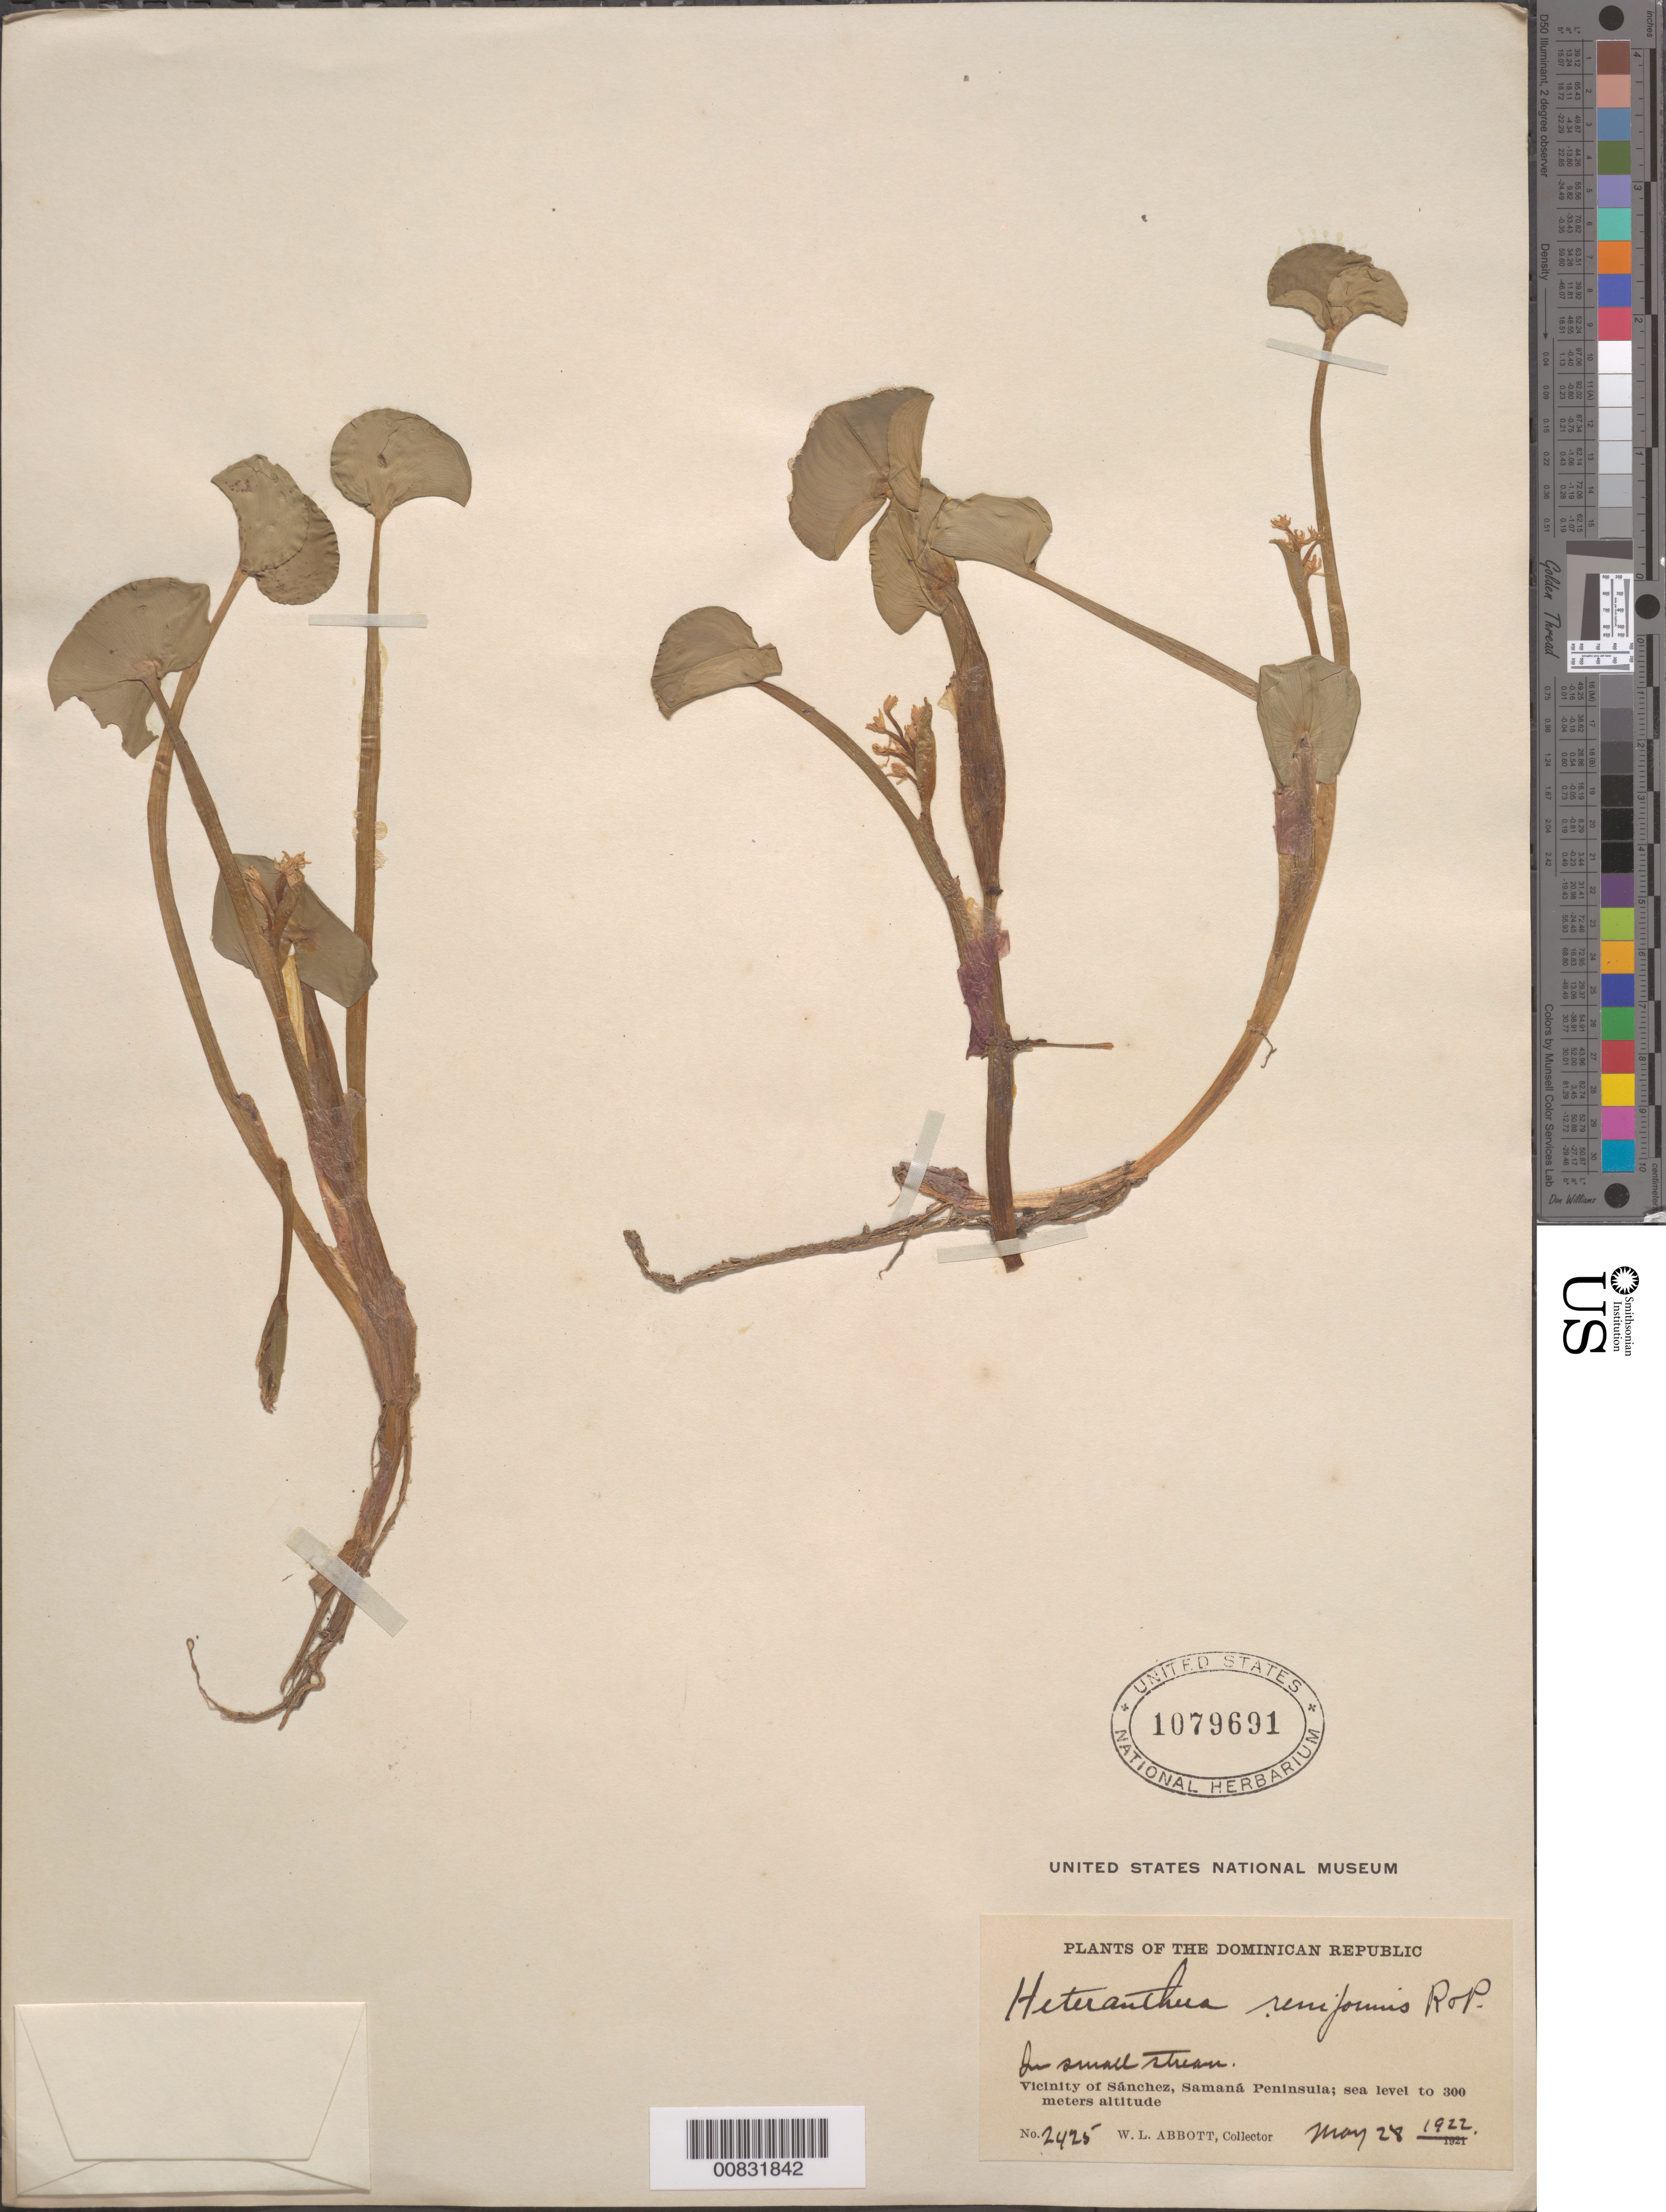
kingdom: Plantae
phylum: Tracheophyta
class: Liliopsida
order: Commelinales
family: Pontederiaceae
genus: Heteranthera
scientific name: Heteranthera reniformis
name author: Ruiz & Pav.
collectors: W. L. Abbott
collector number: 2425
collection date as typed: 28 May 1922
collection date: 1922-05-28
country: Dominican Republic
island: Hispaniola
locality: Vicinity of Sánchez, Samaná Peninsula.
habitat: Small stream.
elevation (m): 0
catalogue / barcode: US 1079691